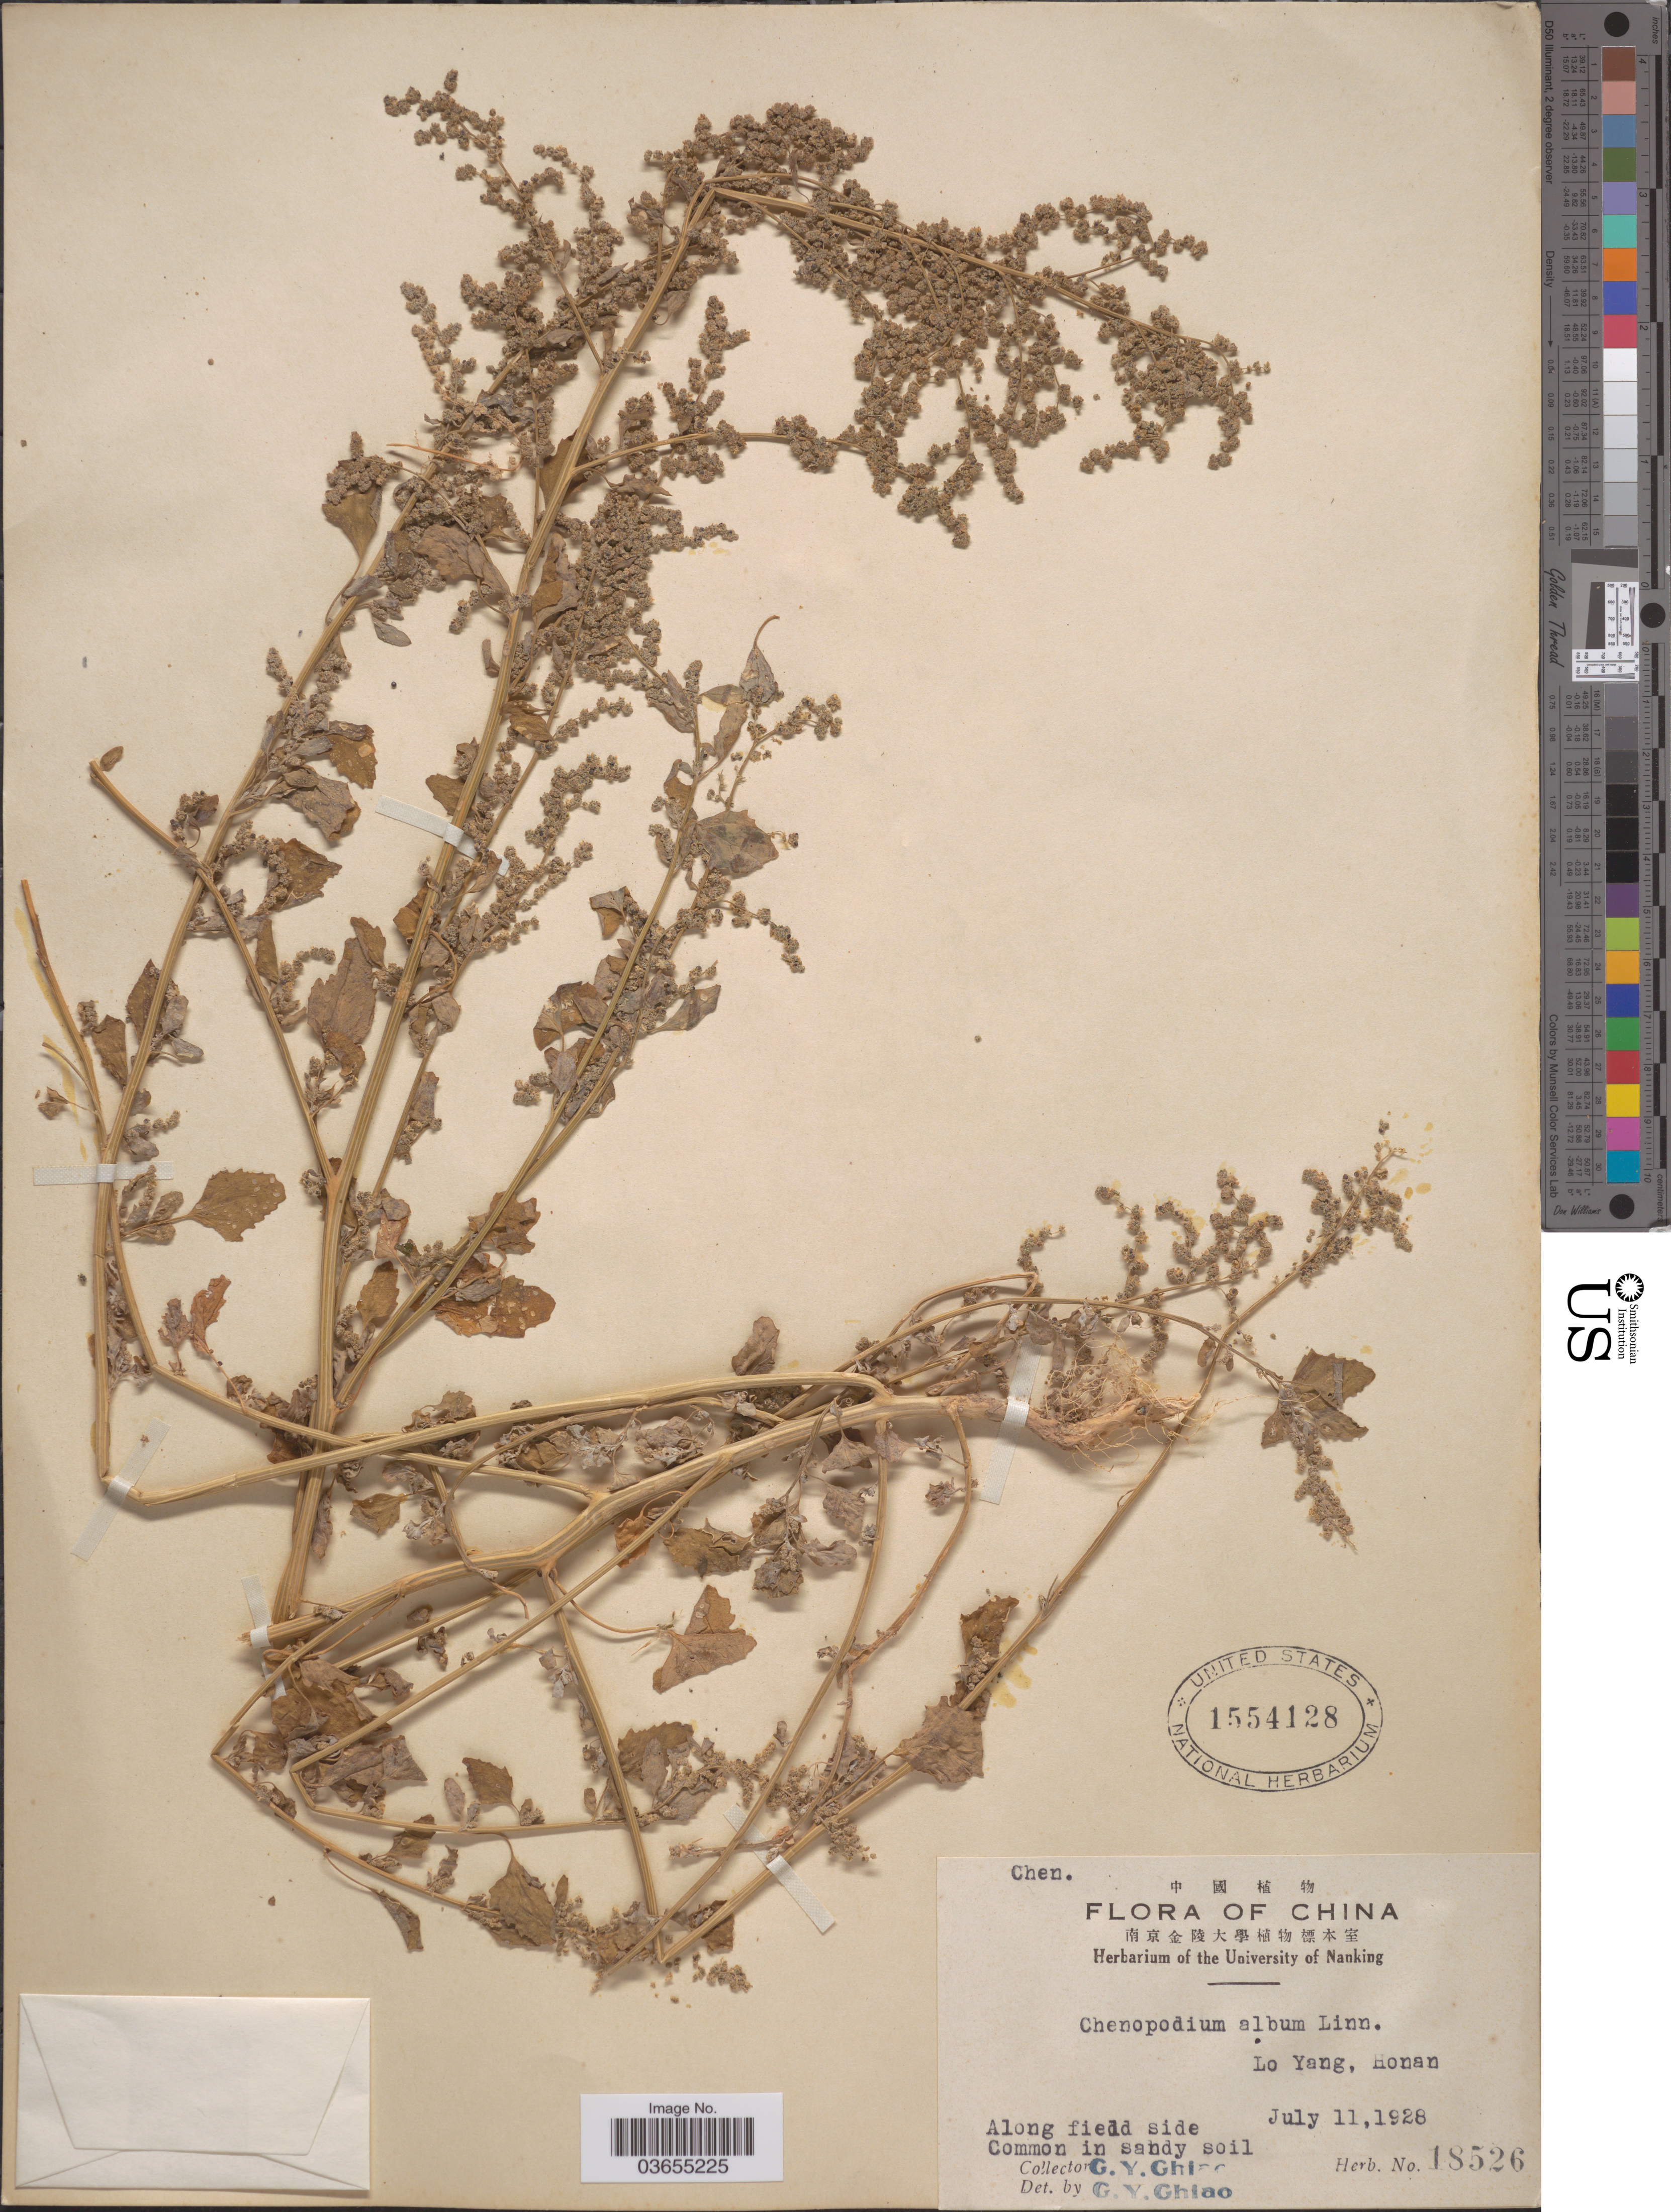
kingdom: Plantae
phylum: Tracheophyta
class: Magnoliopsida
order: Caryophyllales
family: Amaranthaceae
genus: Chenopodium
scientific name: Chenopodium album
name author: L.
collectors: C. Y. Chiao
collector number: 18526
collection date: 1928-07-11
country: China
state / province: Henan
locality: Lo Yang, Honan.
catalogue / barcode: US 1554128